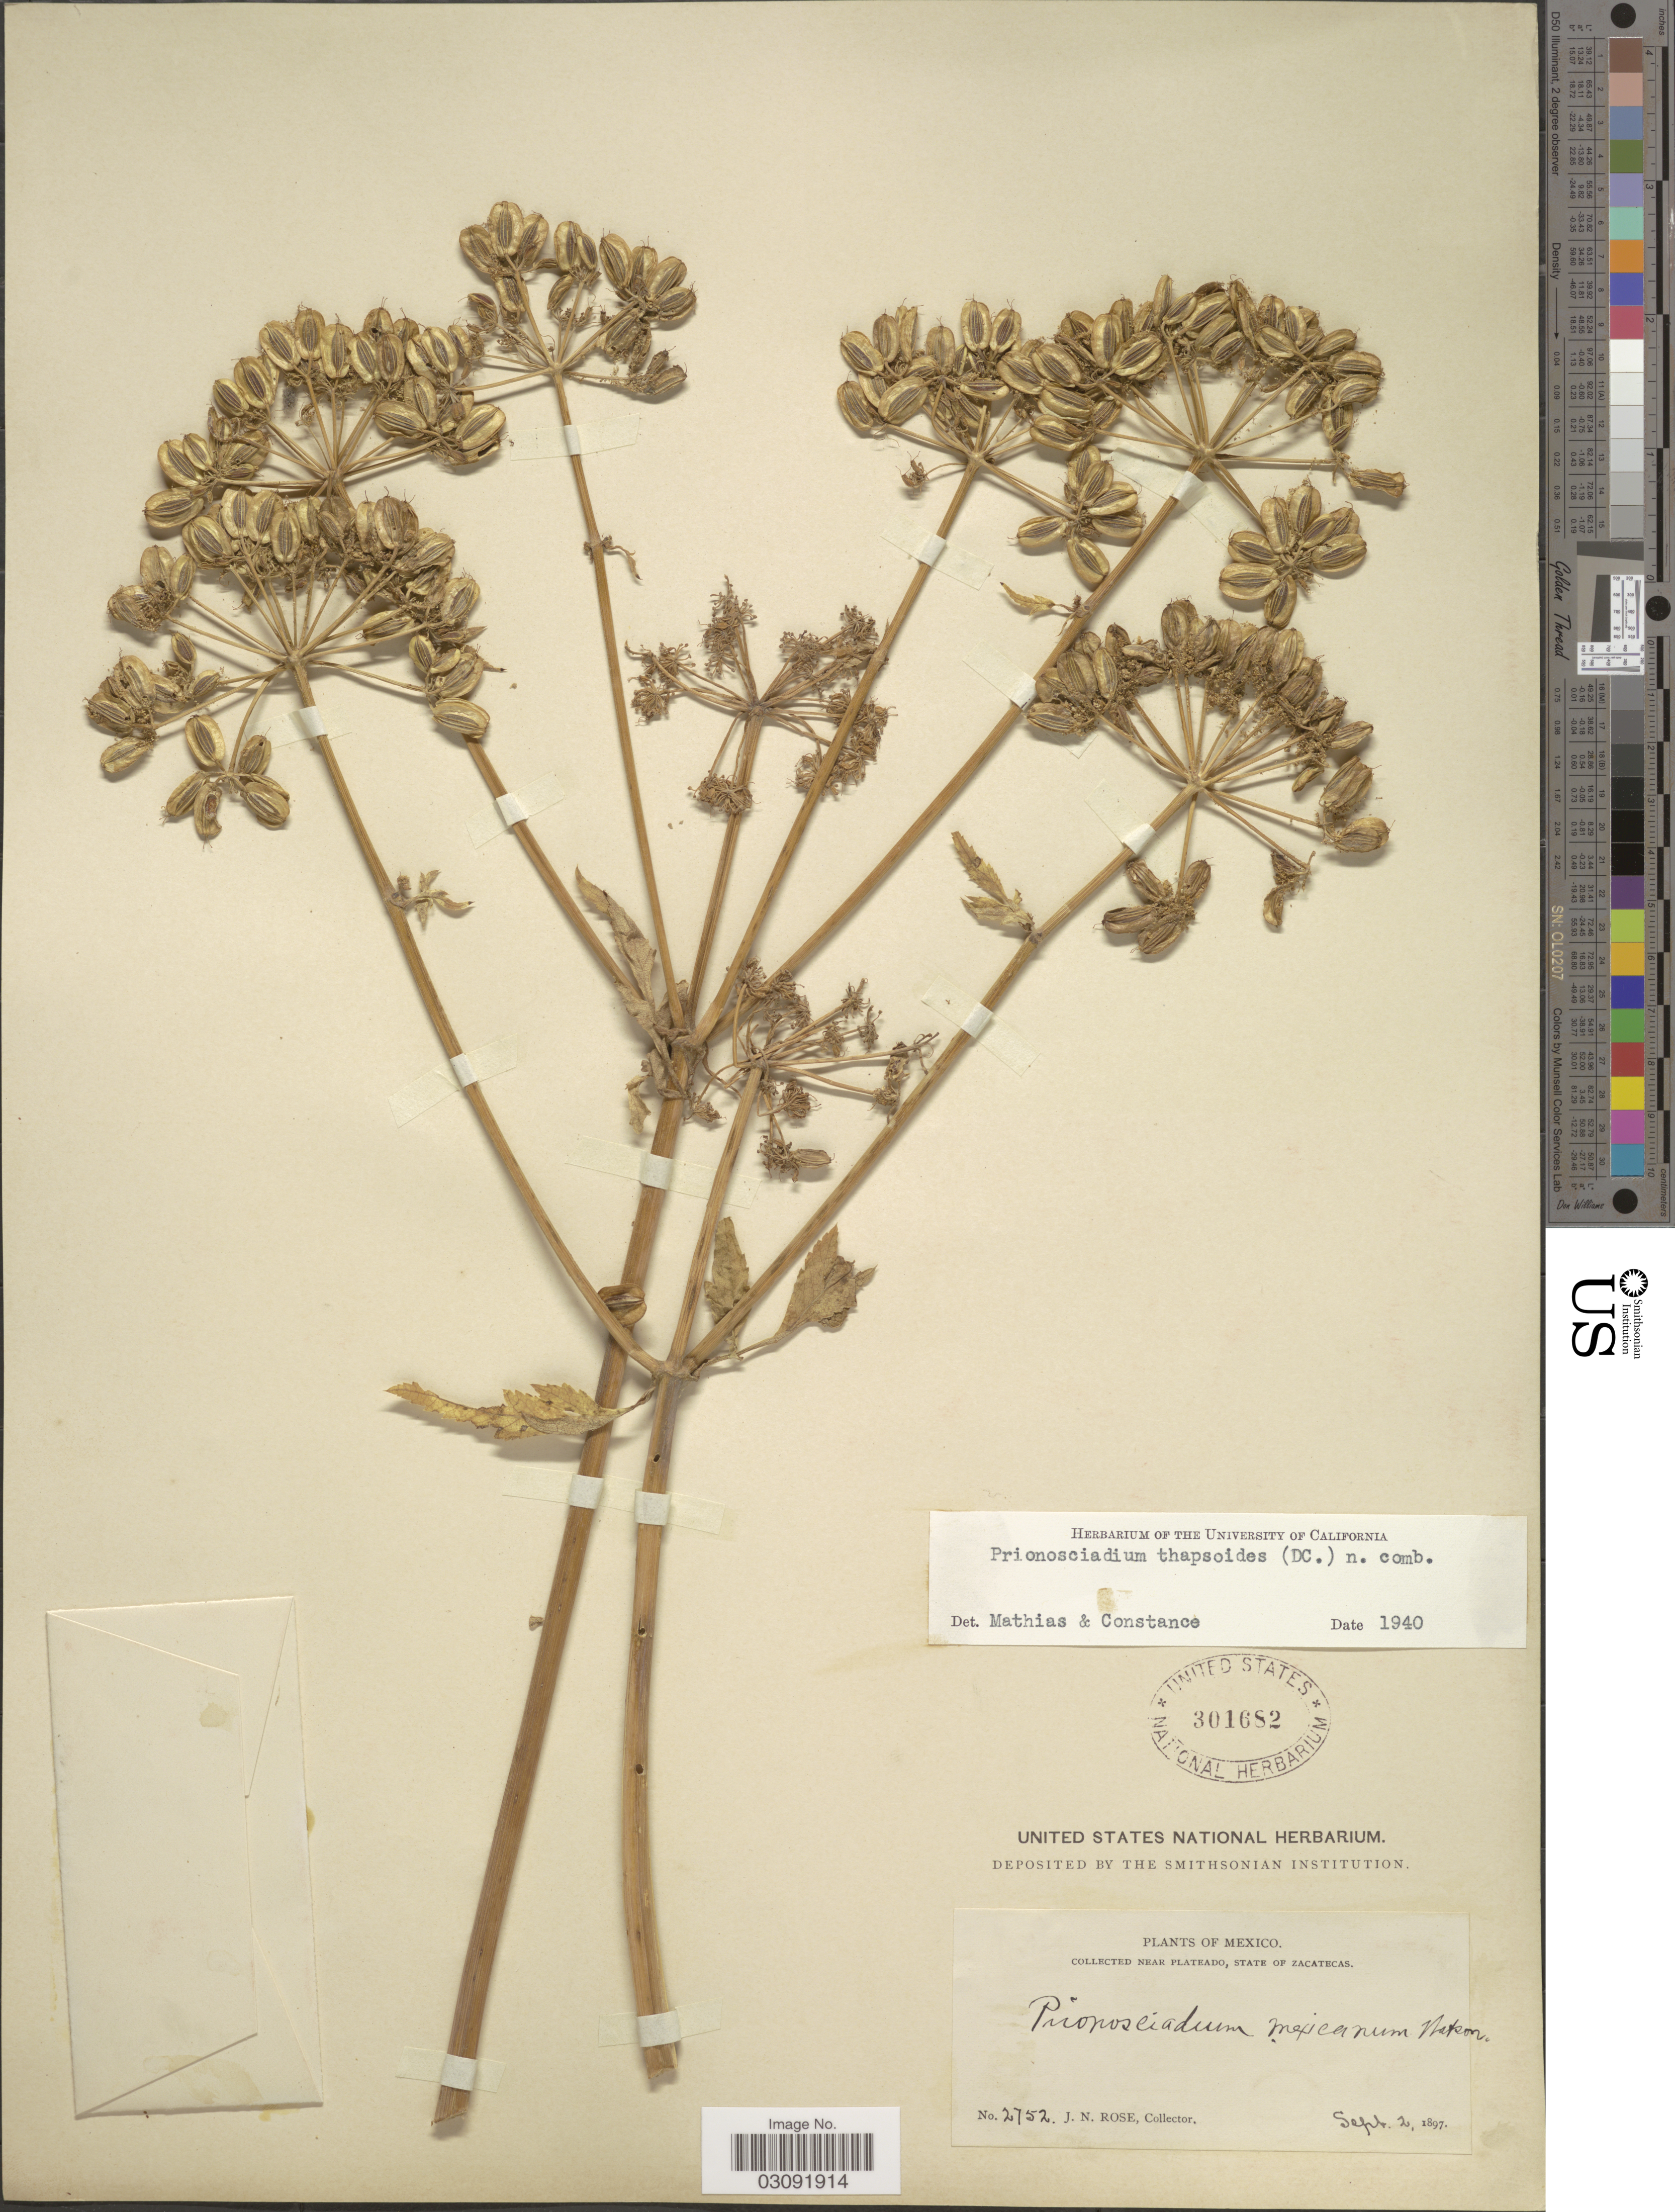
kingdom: Plantae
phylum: Tracheophyta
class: Magnoliopsida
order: Apiales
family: Apiaceae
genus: Prionosciadium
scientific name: Prionosciadium thapsoides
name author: (DC.)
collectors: J. N. Rose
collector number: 2752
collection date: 1897-09-02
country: Mexico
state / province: Zacatecas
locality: Near Plateado.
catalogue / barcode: US 301682